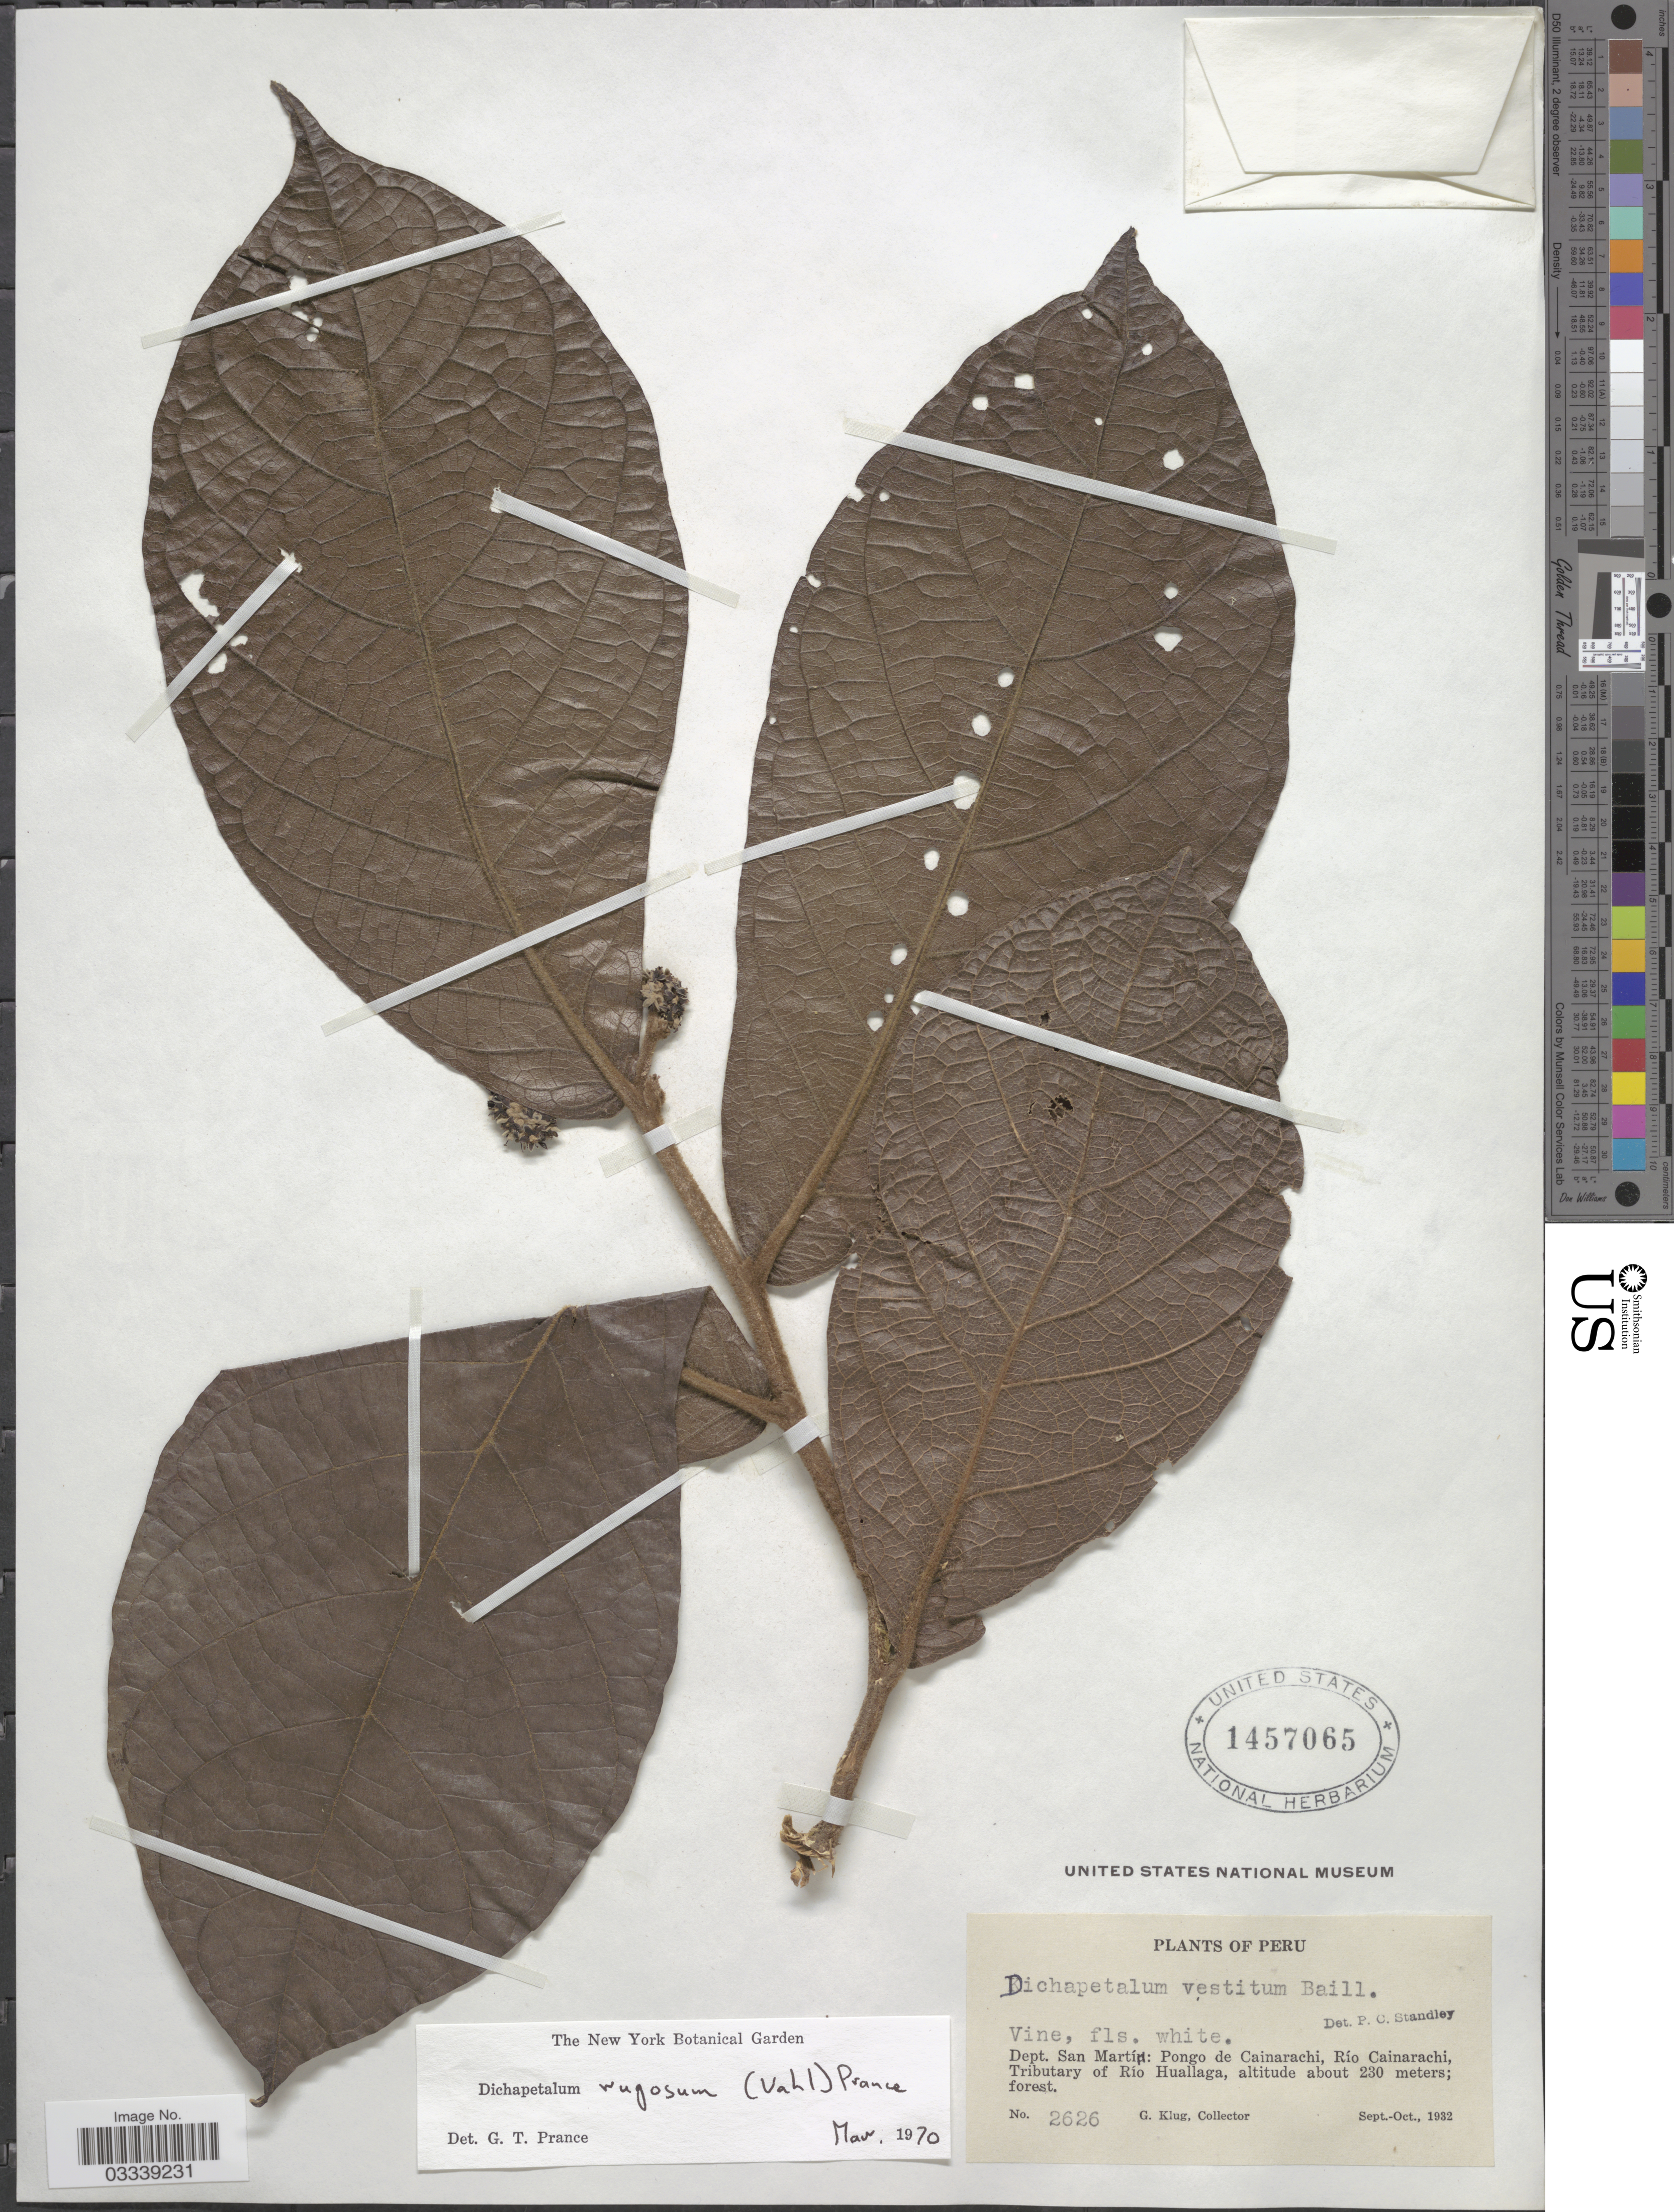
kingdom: Plantae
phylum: Tracheophyta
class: Magnoliopsida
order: Malpighiales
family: Dichapetalaceae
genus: Dichapetalum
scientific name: Dichapetalum rugosum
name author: (Vahl) Prance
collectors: G. Klug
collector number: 2626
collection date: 1932-09/1932-10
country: Peru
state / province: San Martín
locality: Dept. San Martin: Pongo de Cainarachi, Río Cainarachi, Tributary of Río Huallaga.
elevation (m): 230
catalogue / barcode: US 1457065